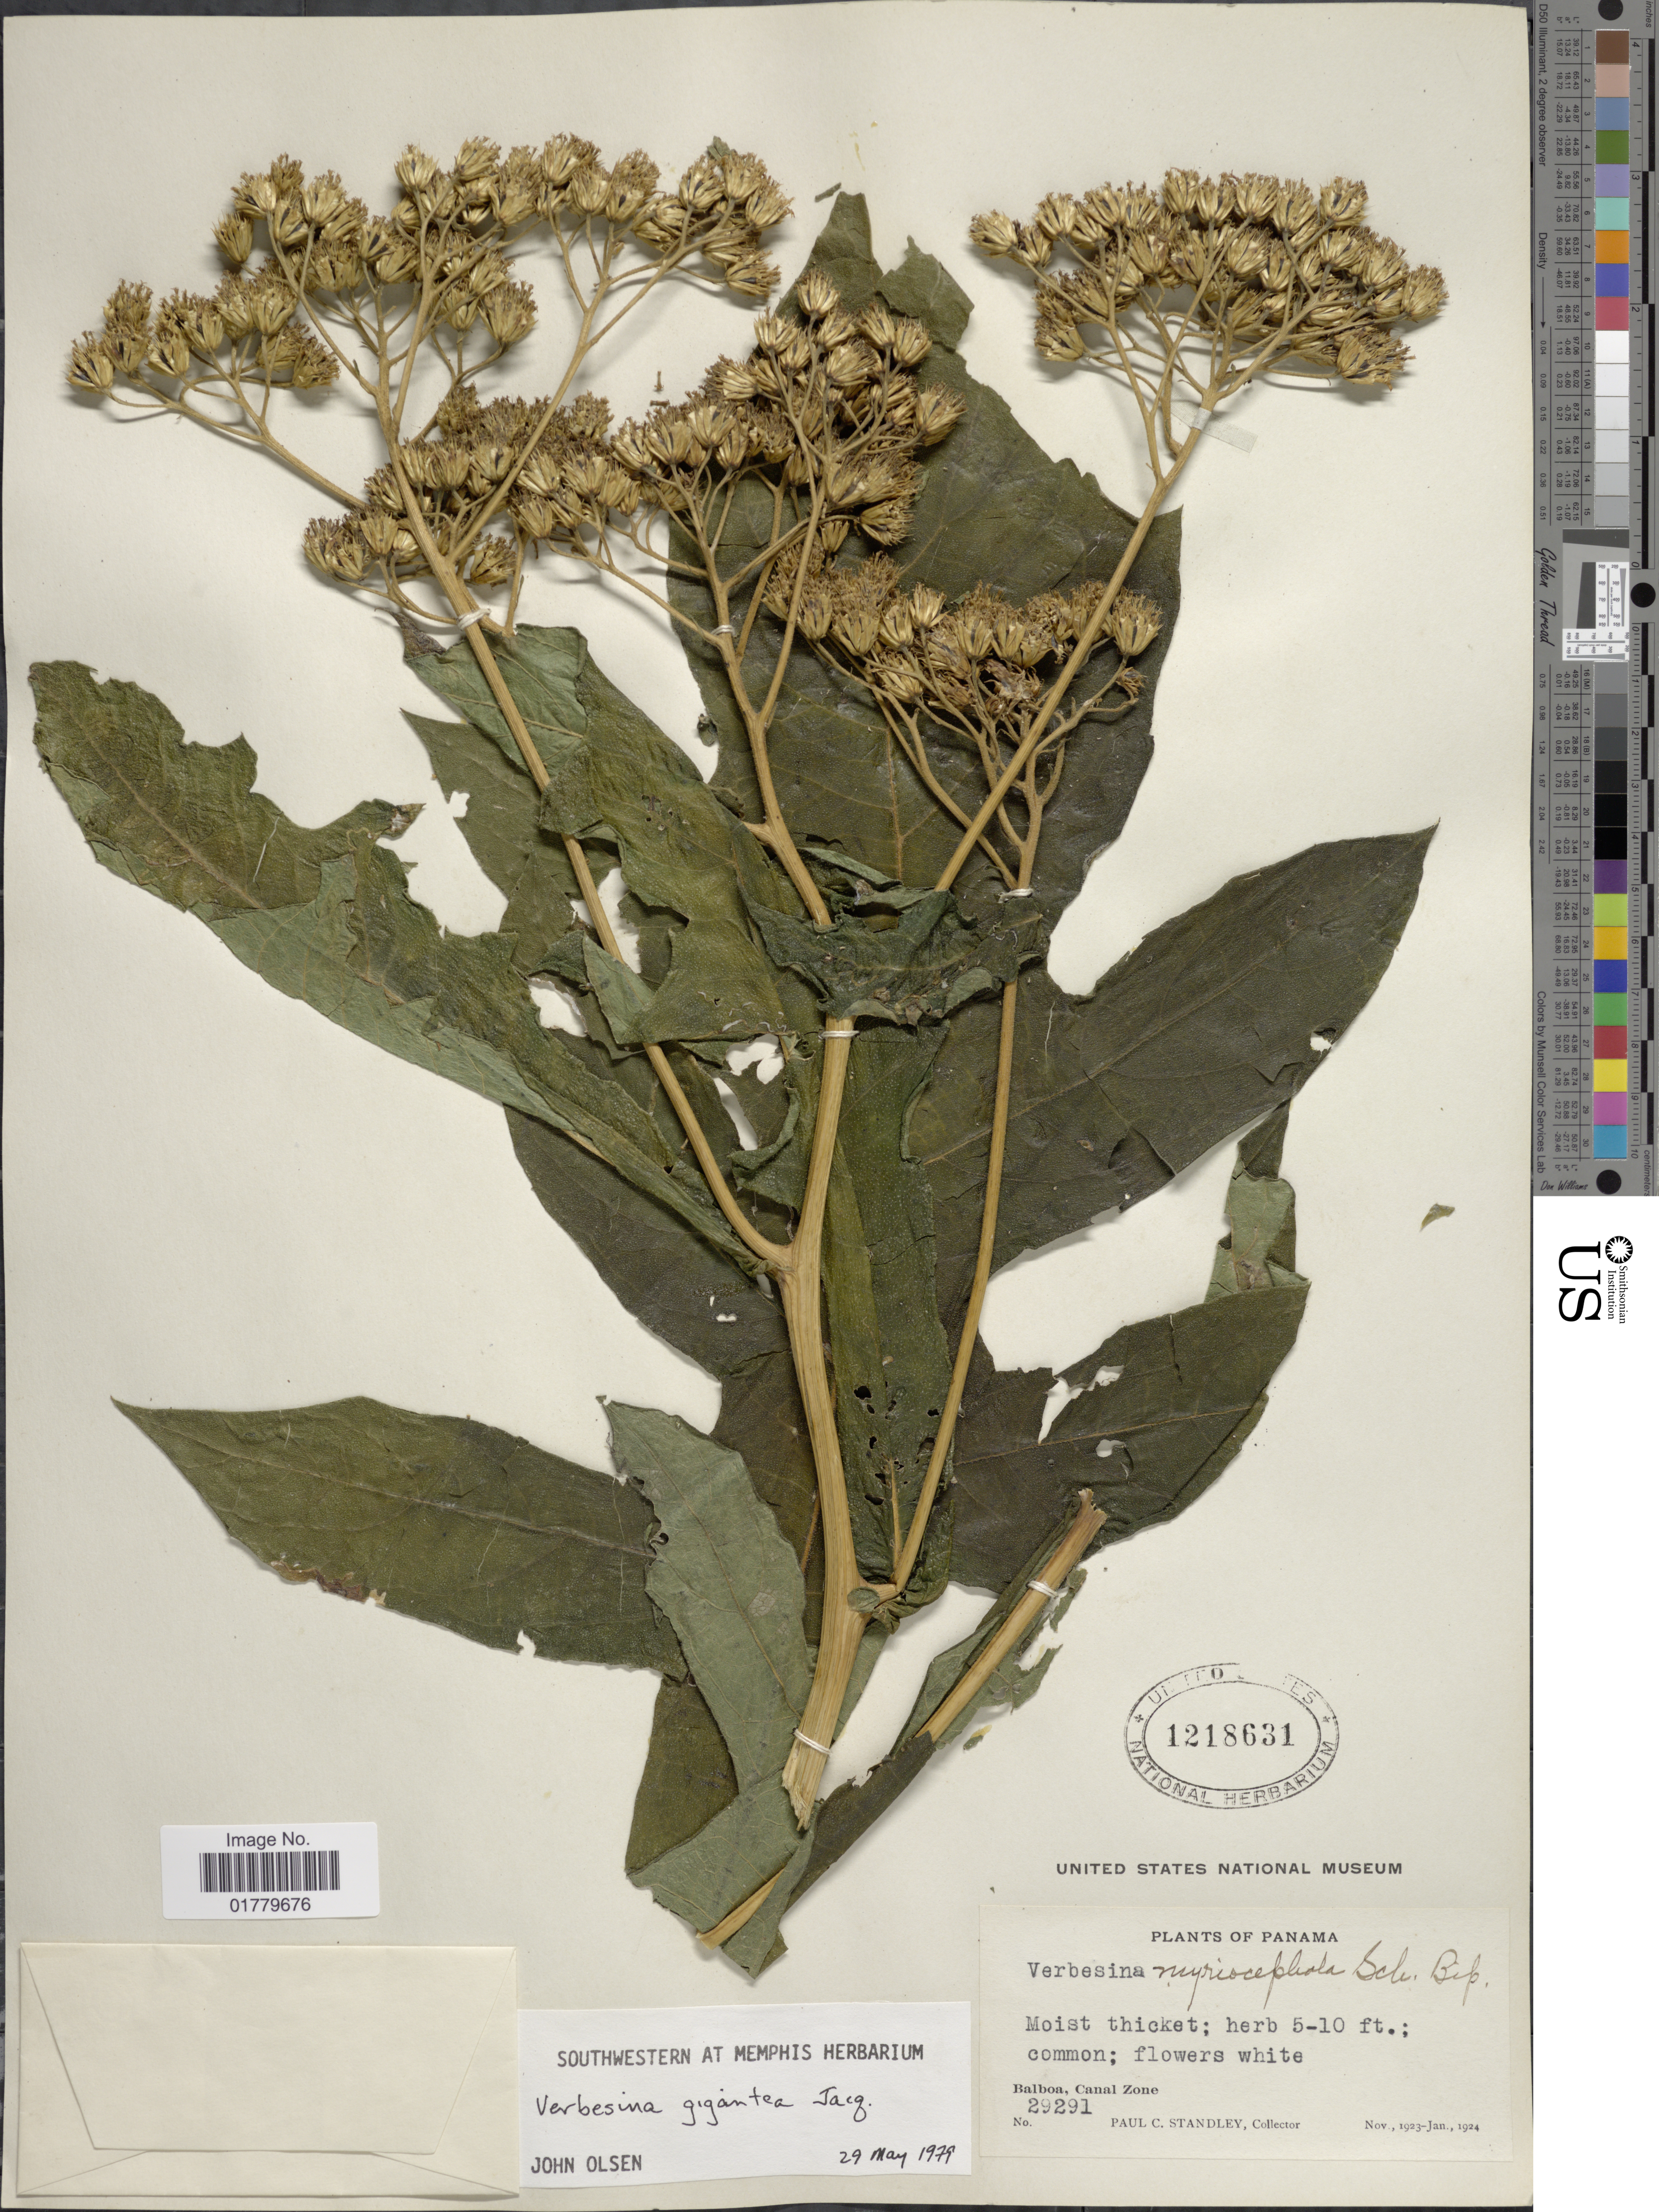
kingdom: Plantae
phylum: Tracheophyta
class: Magnoliopsida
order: Asterales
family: Asteraceae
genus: Verbesina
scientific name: Verbesina gigantea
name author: Jacq.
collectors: P. C. Standley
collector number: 29291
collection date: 1923-11/1924-01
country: Panama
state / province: Colón / Panamá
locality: Balboa, Canal Zone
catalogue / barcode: US 1218631